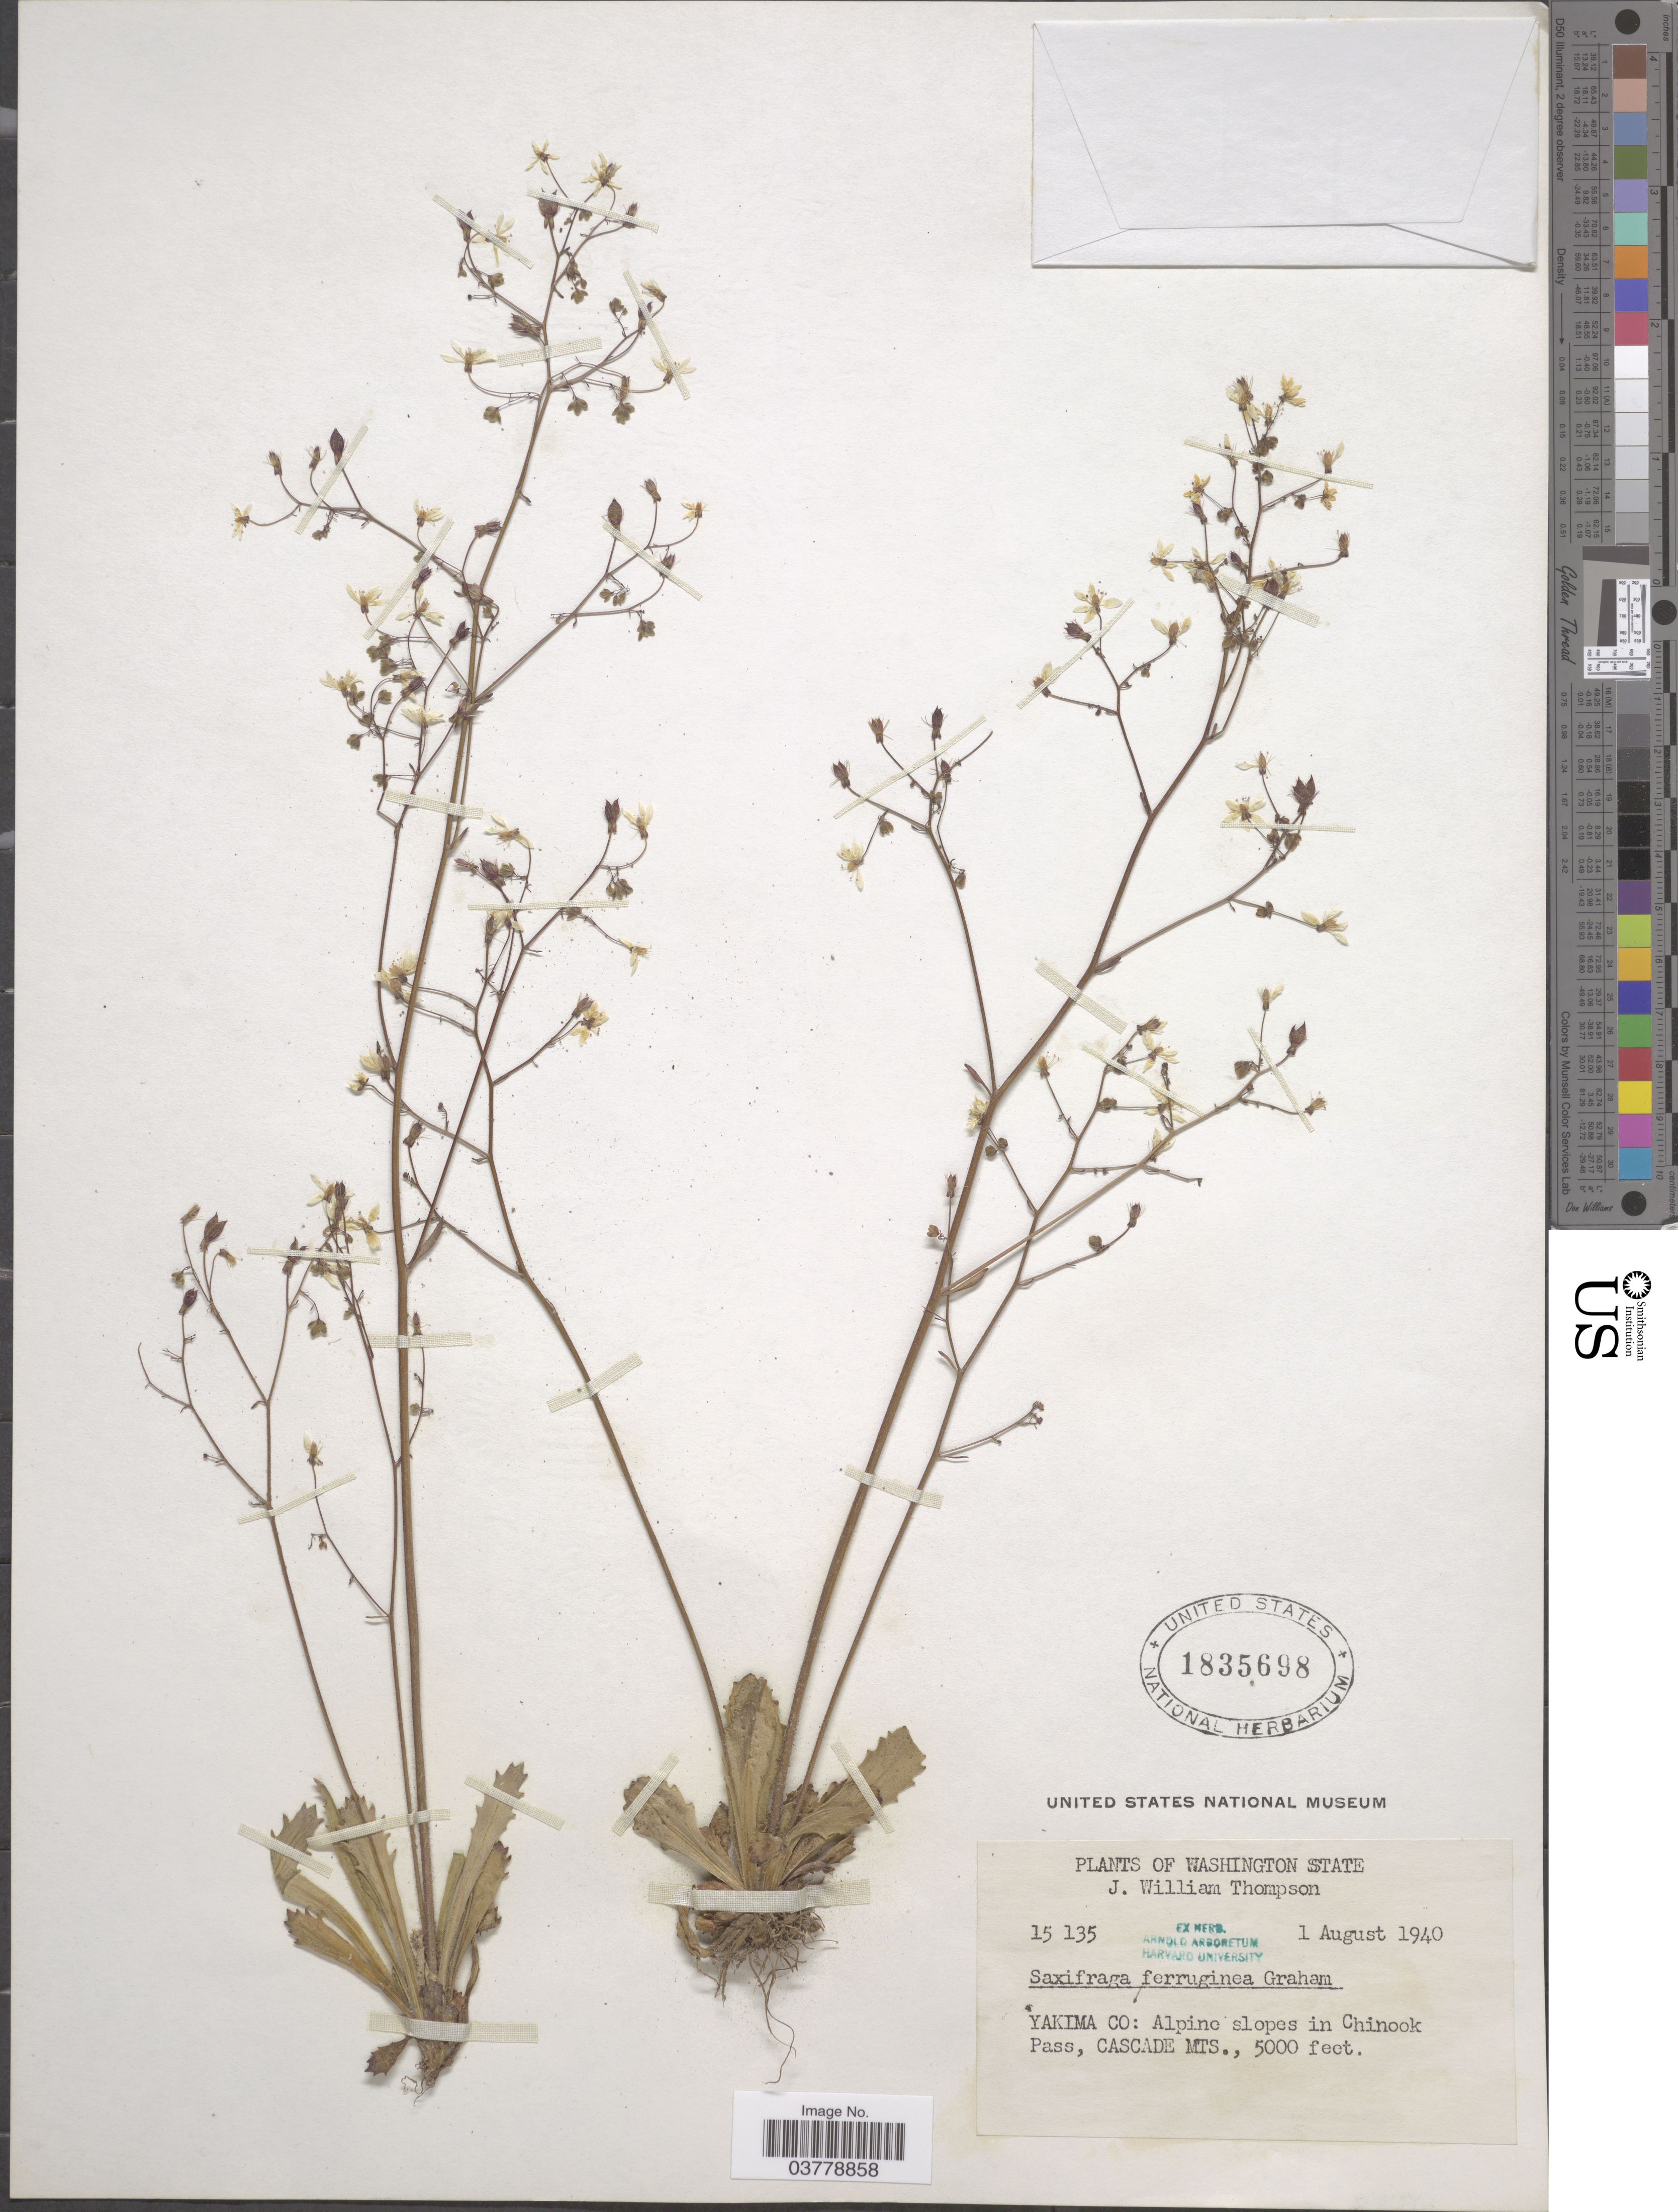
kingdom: Plantae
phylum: Tracheophyta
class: Magnoliopsida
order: Saxifragales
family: Saxifragaceae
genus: Micranthes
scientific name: Micranthes ferruginea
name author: (Graham) Brouillet & Gornall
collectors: J. W. Thompson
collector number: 15135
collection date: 1940-08-01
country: United States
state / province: Washington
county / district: Yakima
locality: Yakima Co: Alpine slopes in Chinook Pass, Cascade Mts.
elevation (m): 1524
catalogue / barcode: US 1835698